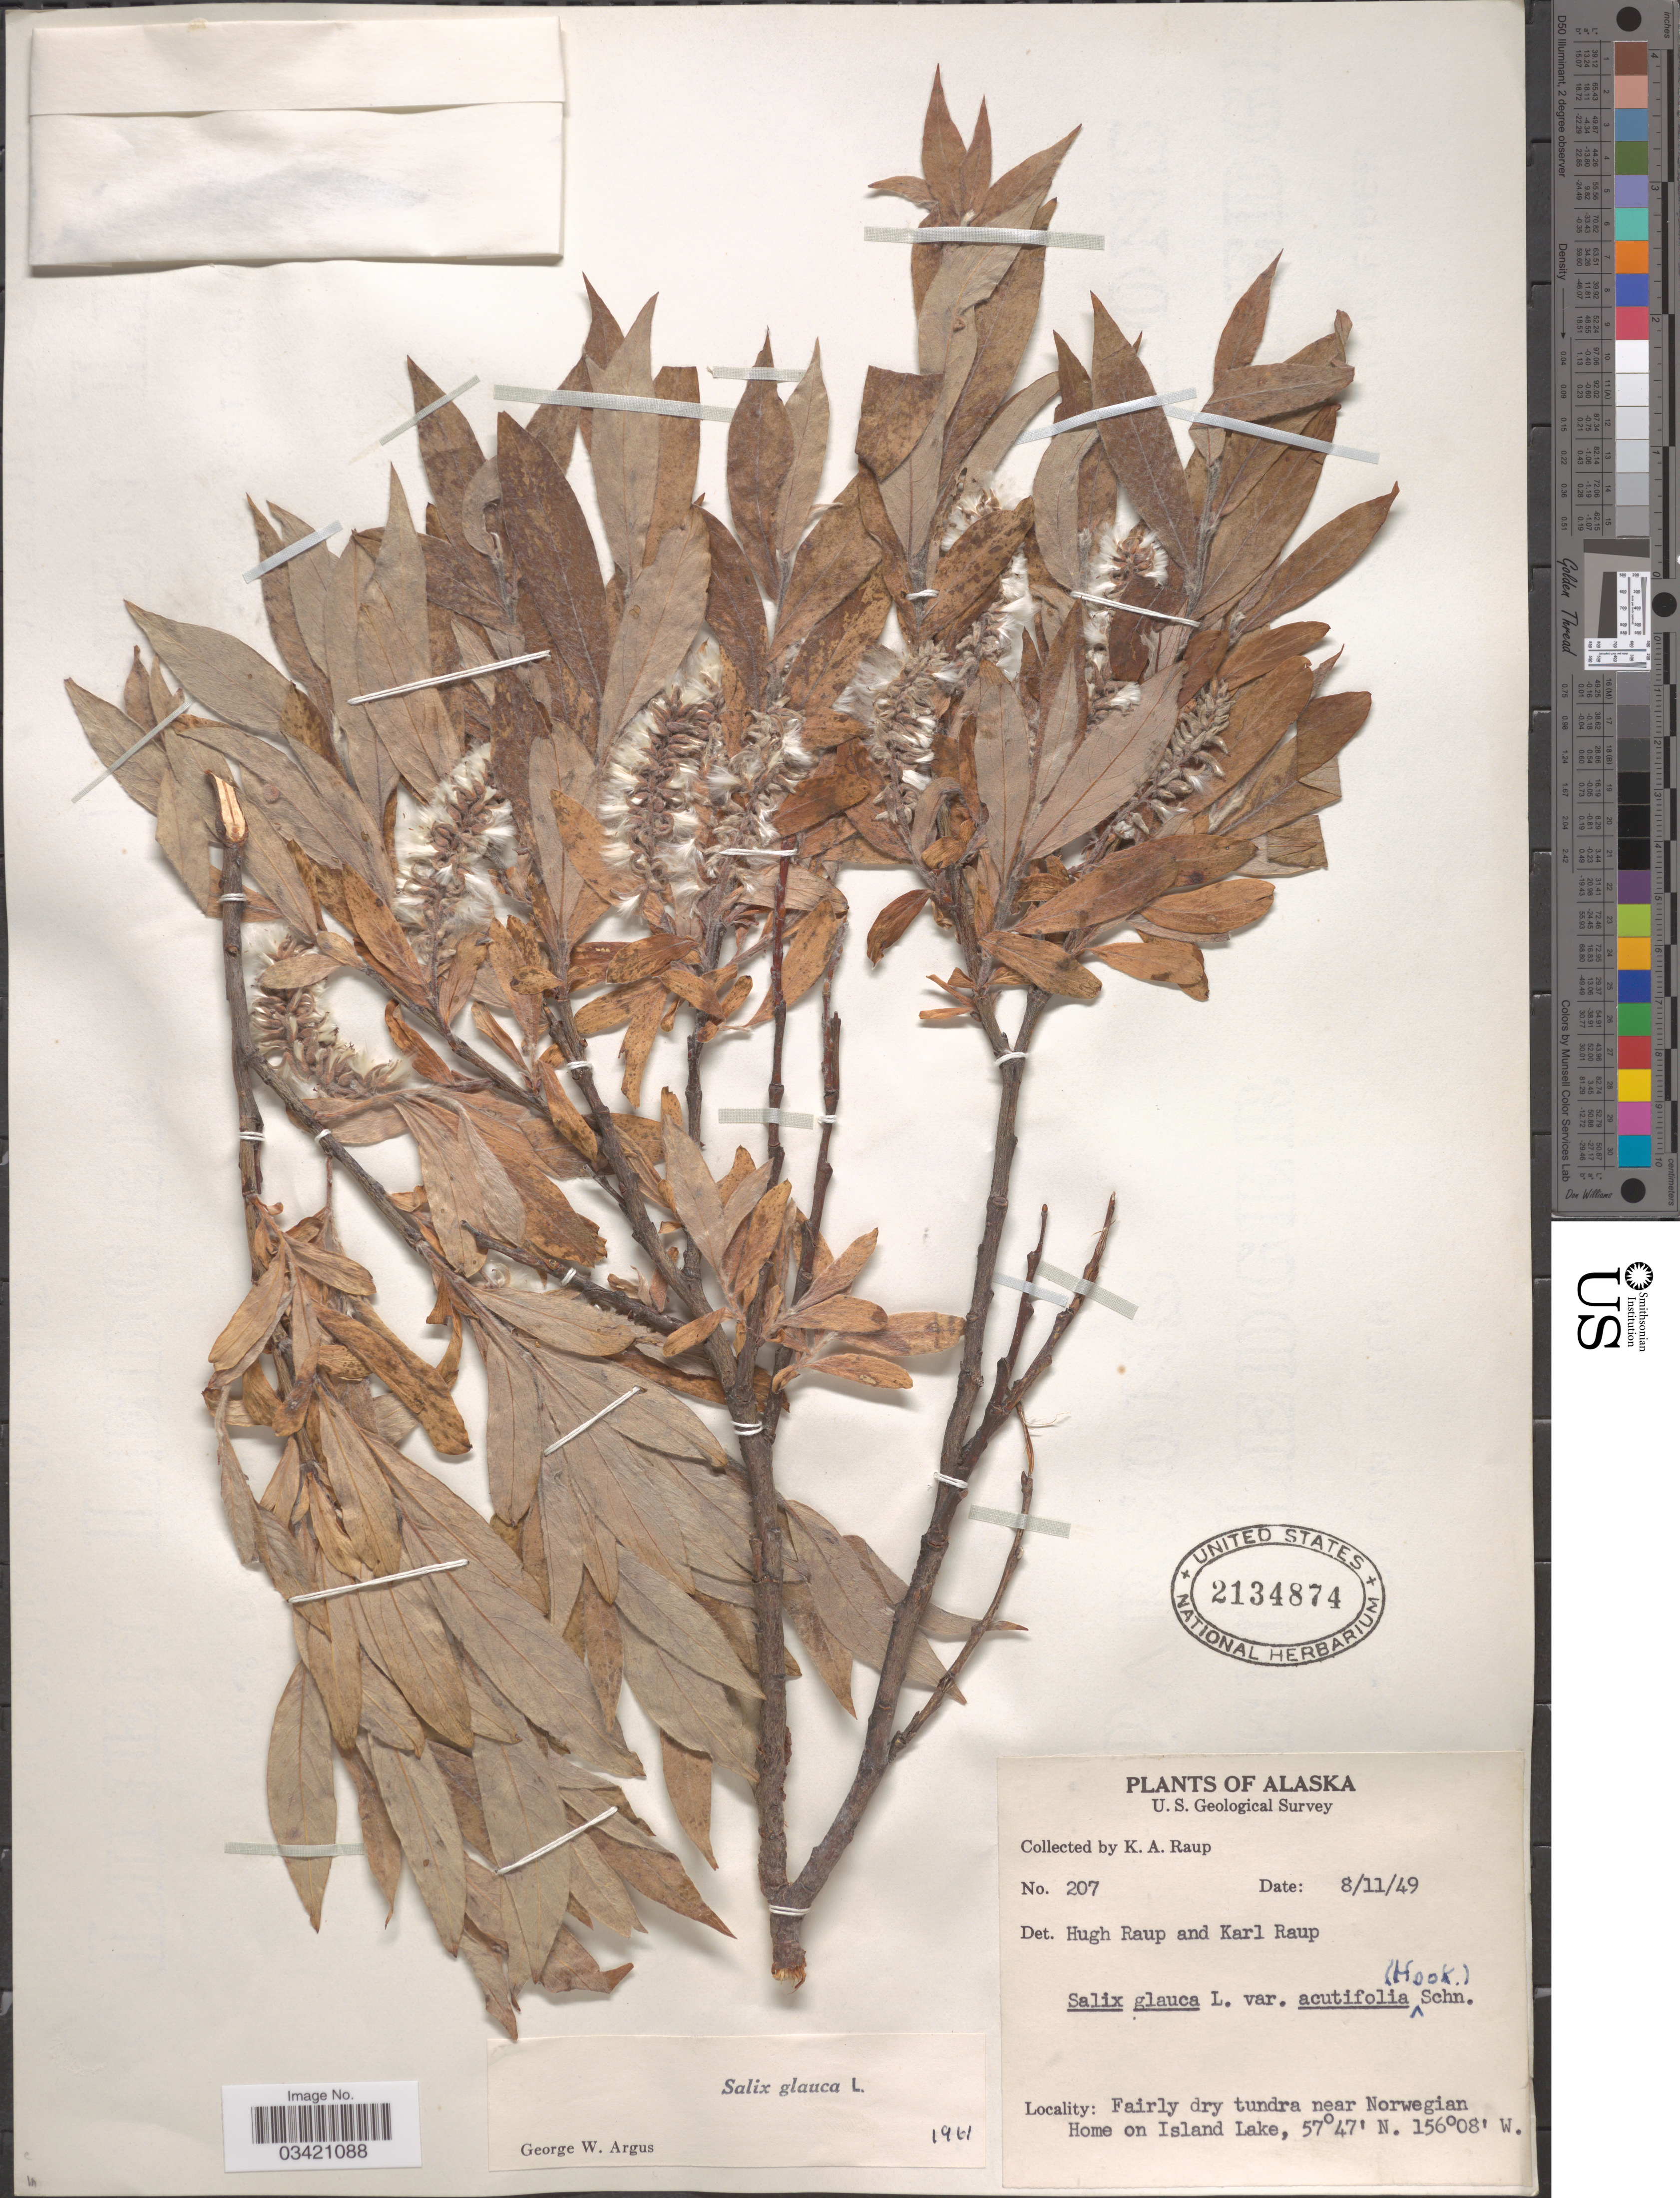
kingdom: Plantae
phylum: Tracheophyta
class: Magnoliopsida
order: Malpighiales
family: Salicaceae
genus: Salix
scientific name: Salix glauca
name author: L.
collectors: K. Raup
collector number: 207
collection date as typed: Transcribed d/m/y: 11/8/49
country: United States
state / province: Alaska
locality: Fairly dry tundra near Norwegian Home on Island Lake.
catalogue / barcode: US 2134874